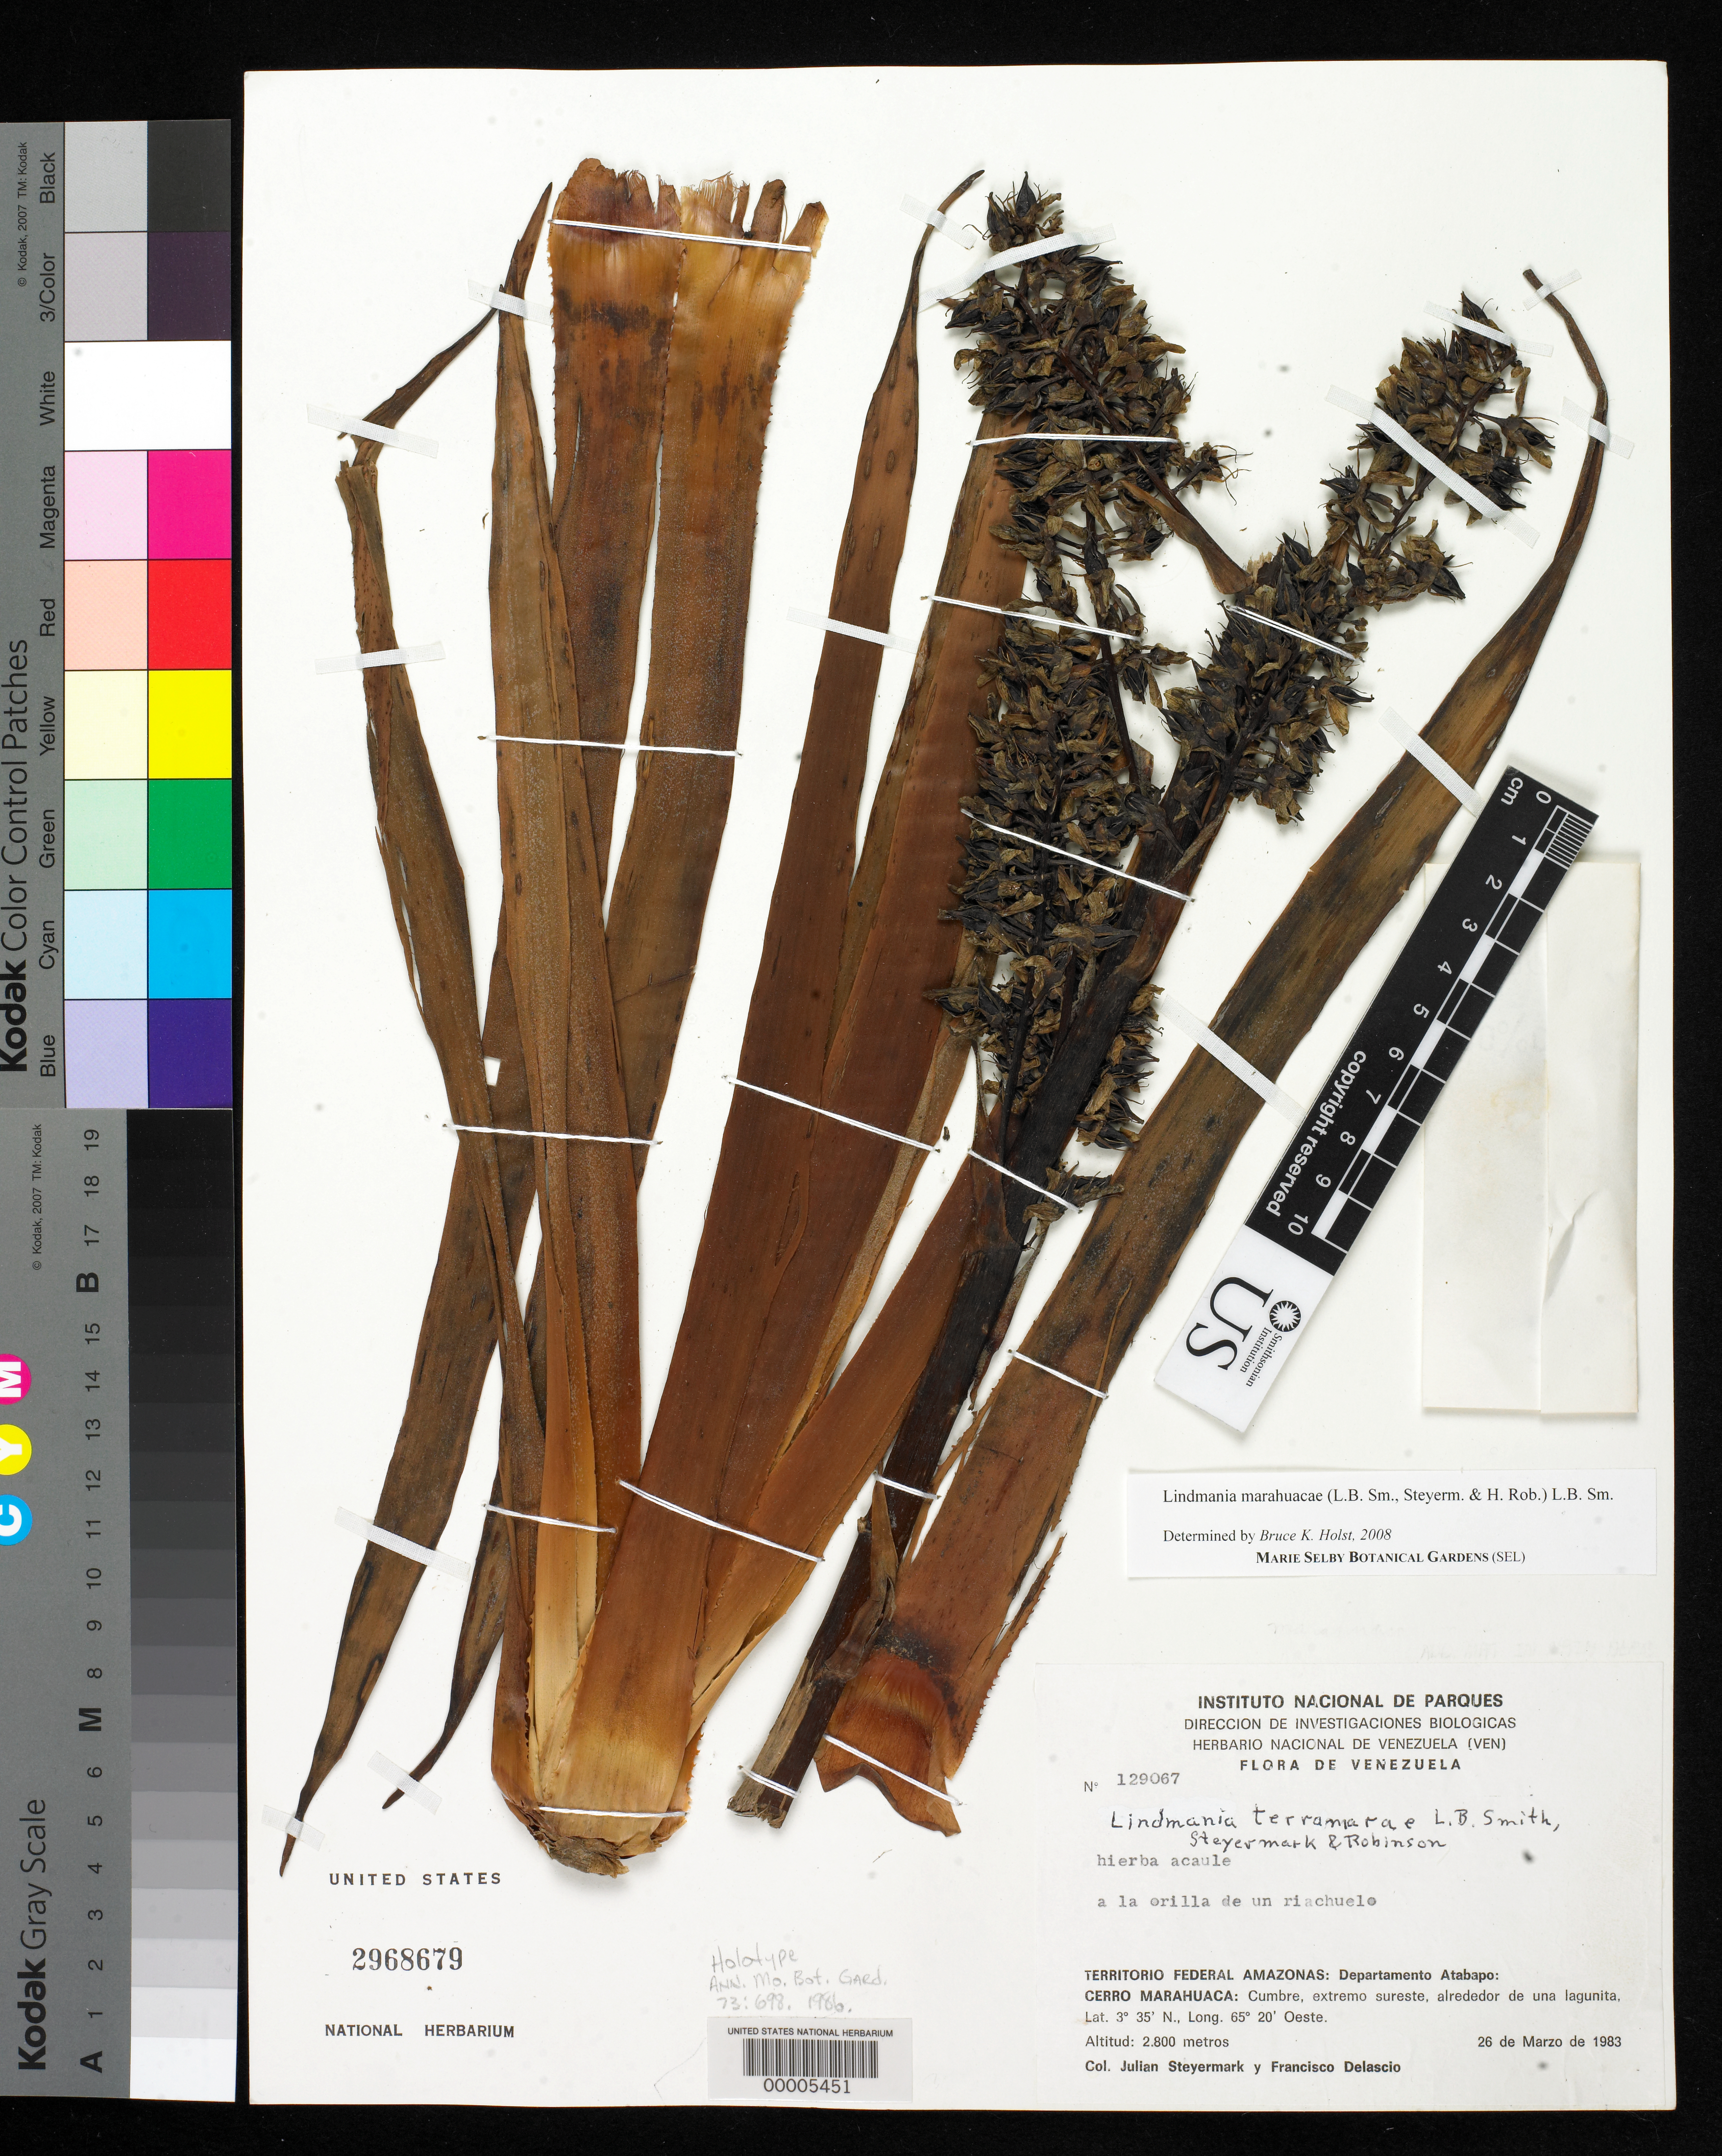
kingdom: Plantae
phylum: Tracheophyta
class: Liliopsida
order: Poales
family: Bromeliaceae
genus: Lindmania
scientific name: Lindmania terramarae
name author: L.B. Sm.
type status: Holotype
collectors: J. Steyermark & F. Delascio C.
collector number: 129067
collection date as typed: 26 Mar 1983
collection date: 1983-03-26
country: Venezuela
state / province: Amazonas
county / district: Atabapo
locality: Cerro Marahuaca.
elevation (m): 2800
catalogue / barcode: US 2968679